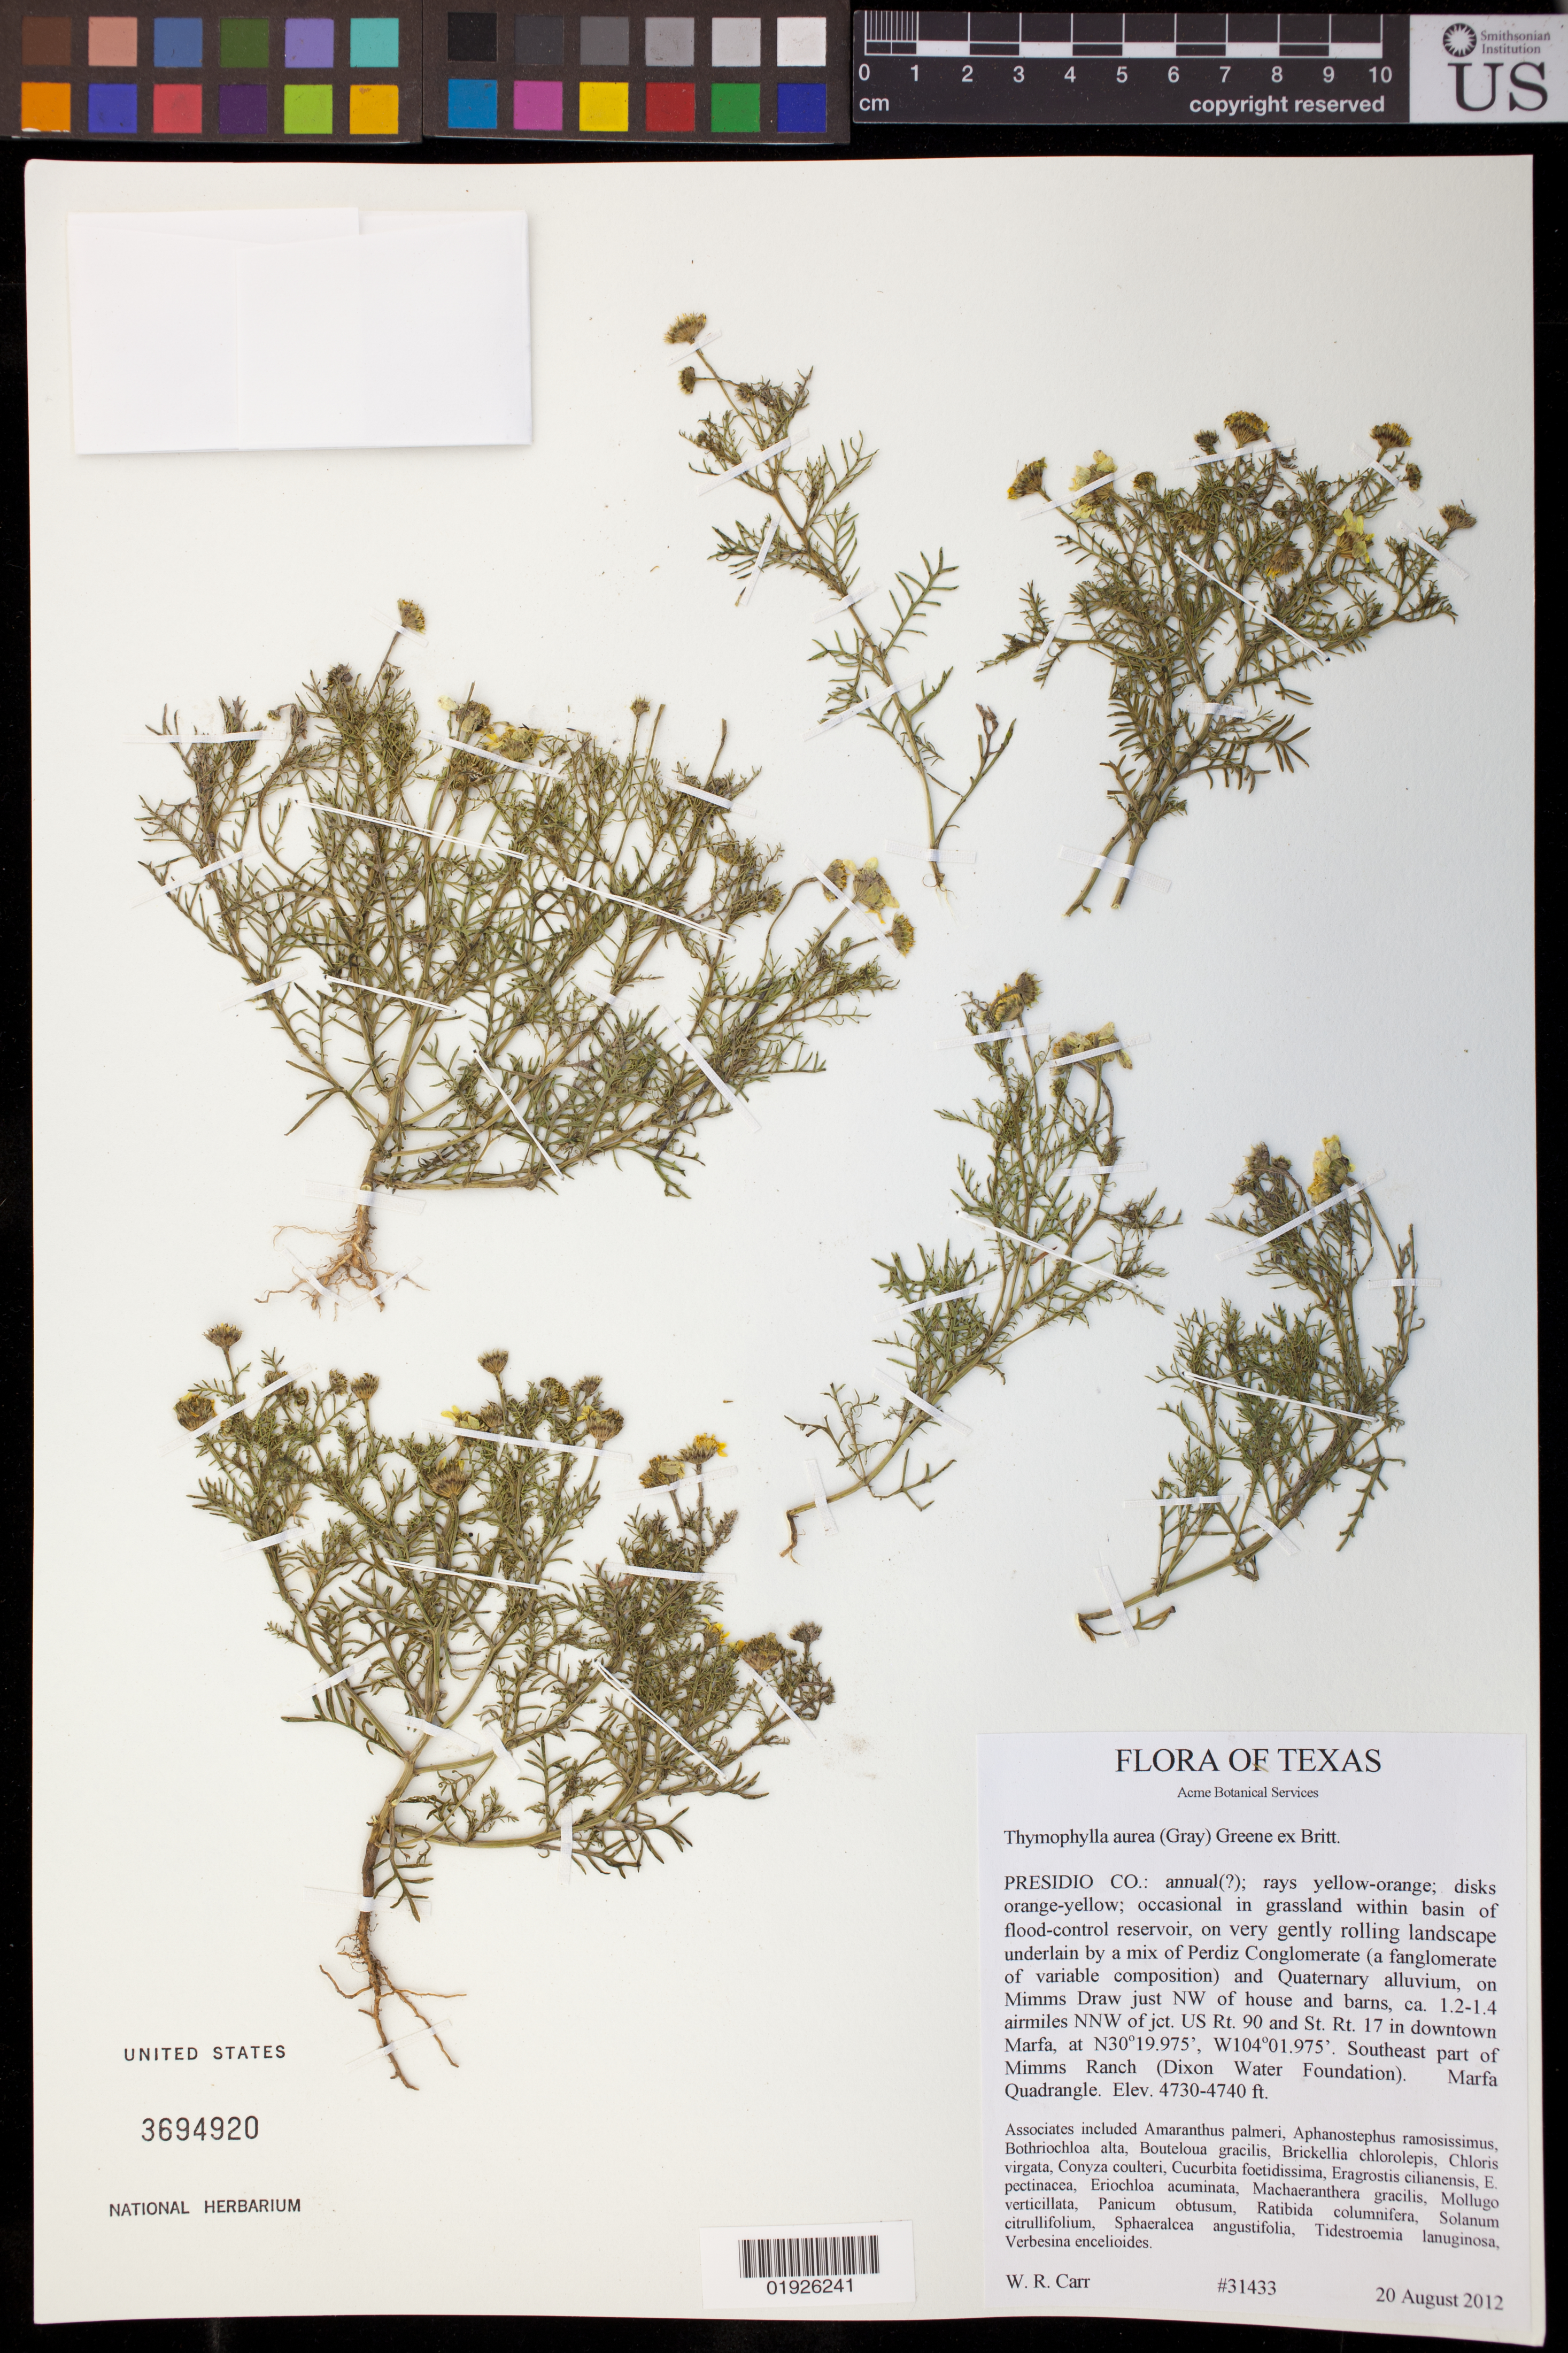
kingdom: Plantae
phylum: Tracheophyta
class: Magnoliopsida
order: Asterales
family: Asteraceae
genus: Thymophylla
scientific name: Thymophylla aurea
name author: (A. Gray) Greene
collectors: W. Carr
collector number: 31433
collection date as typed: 20 August 2012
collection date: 2012-08-20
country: United States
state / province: Texas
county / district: Presidio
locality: On Mimms Draw just NW of house and barns, ca. 1.2 - 1.4 airmiles NNW of jct. US Rt. 90 and St. Rt. 17 in downtown Marfa. Southeast part of Mimms Ranch (Dixon Water Foundation). Marfa Quadrangle.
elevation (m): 1442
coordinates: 30 19.975 N, 104 01.975 W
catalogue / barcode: US 3694920